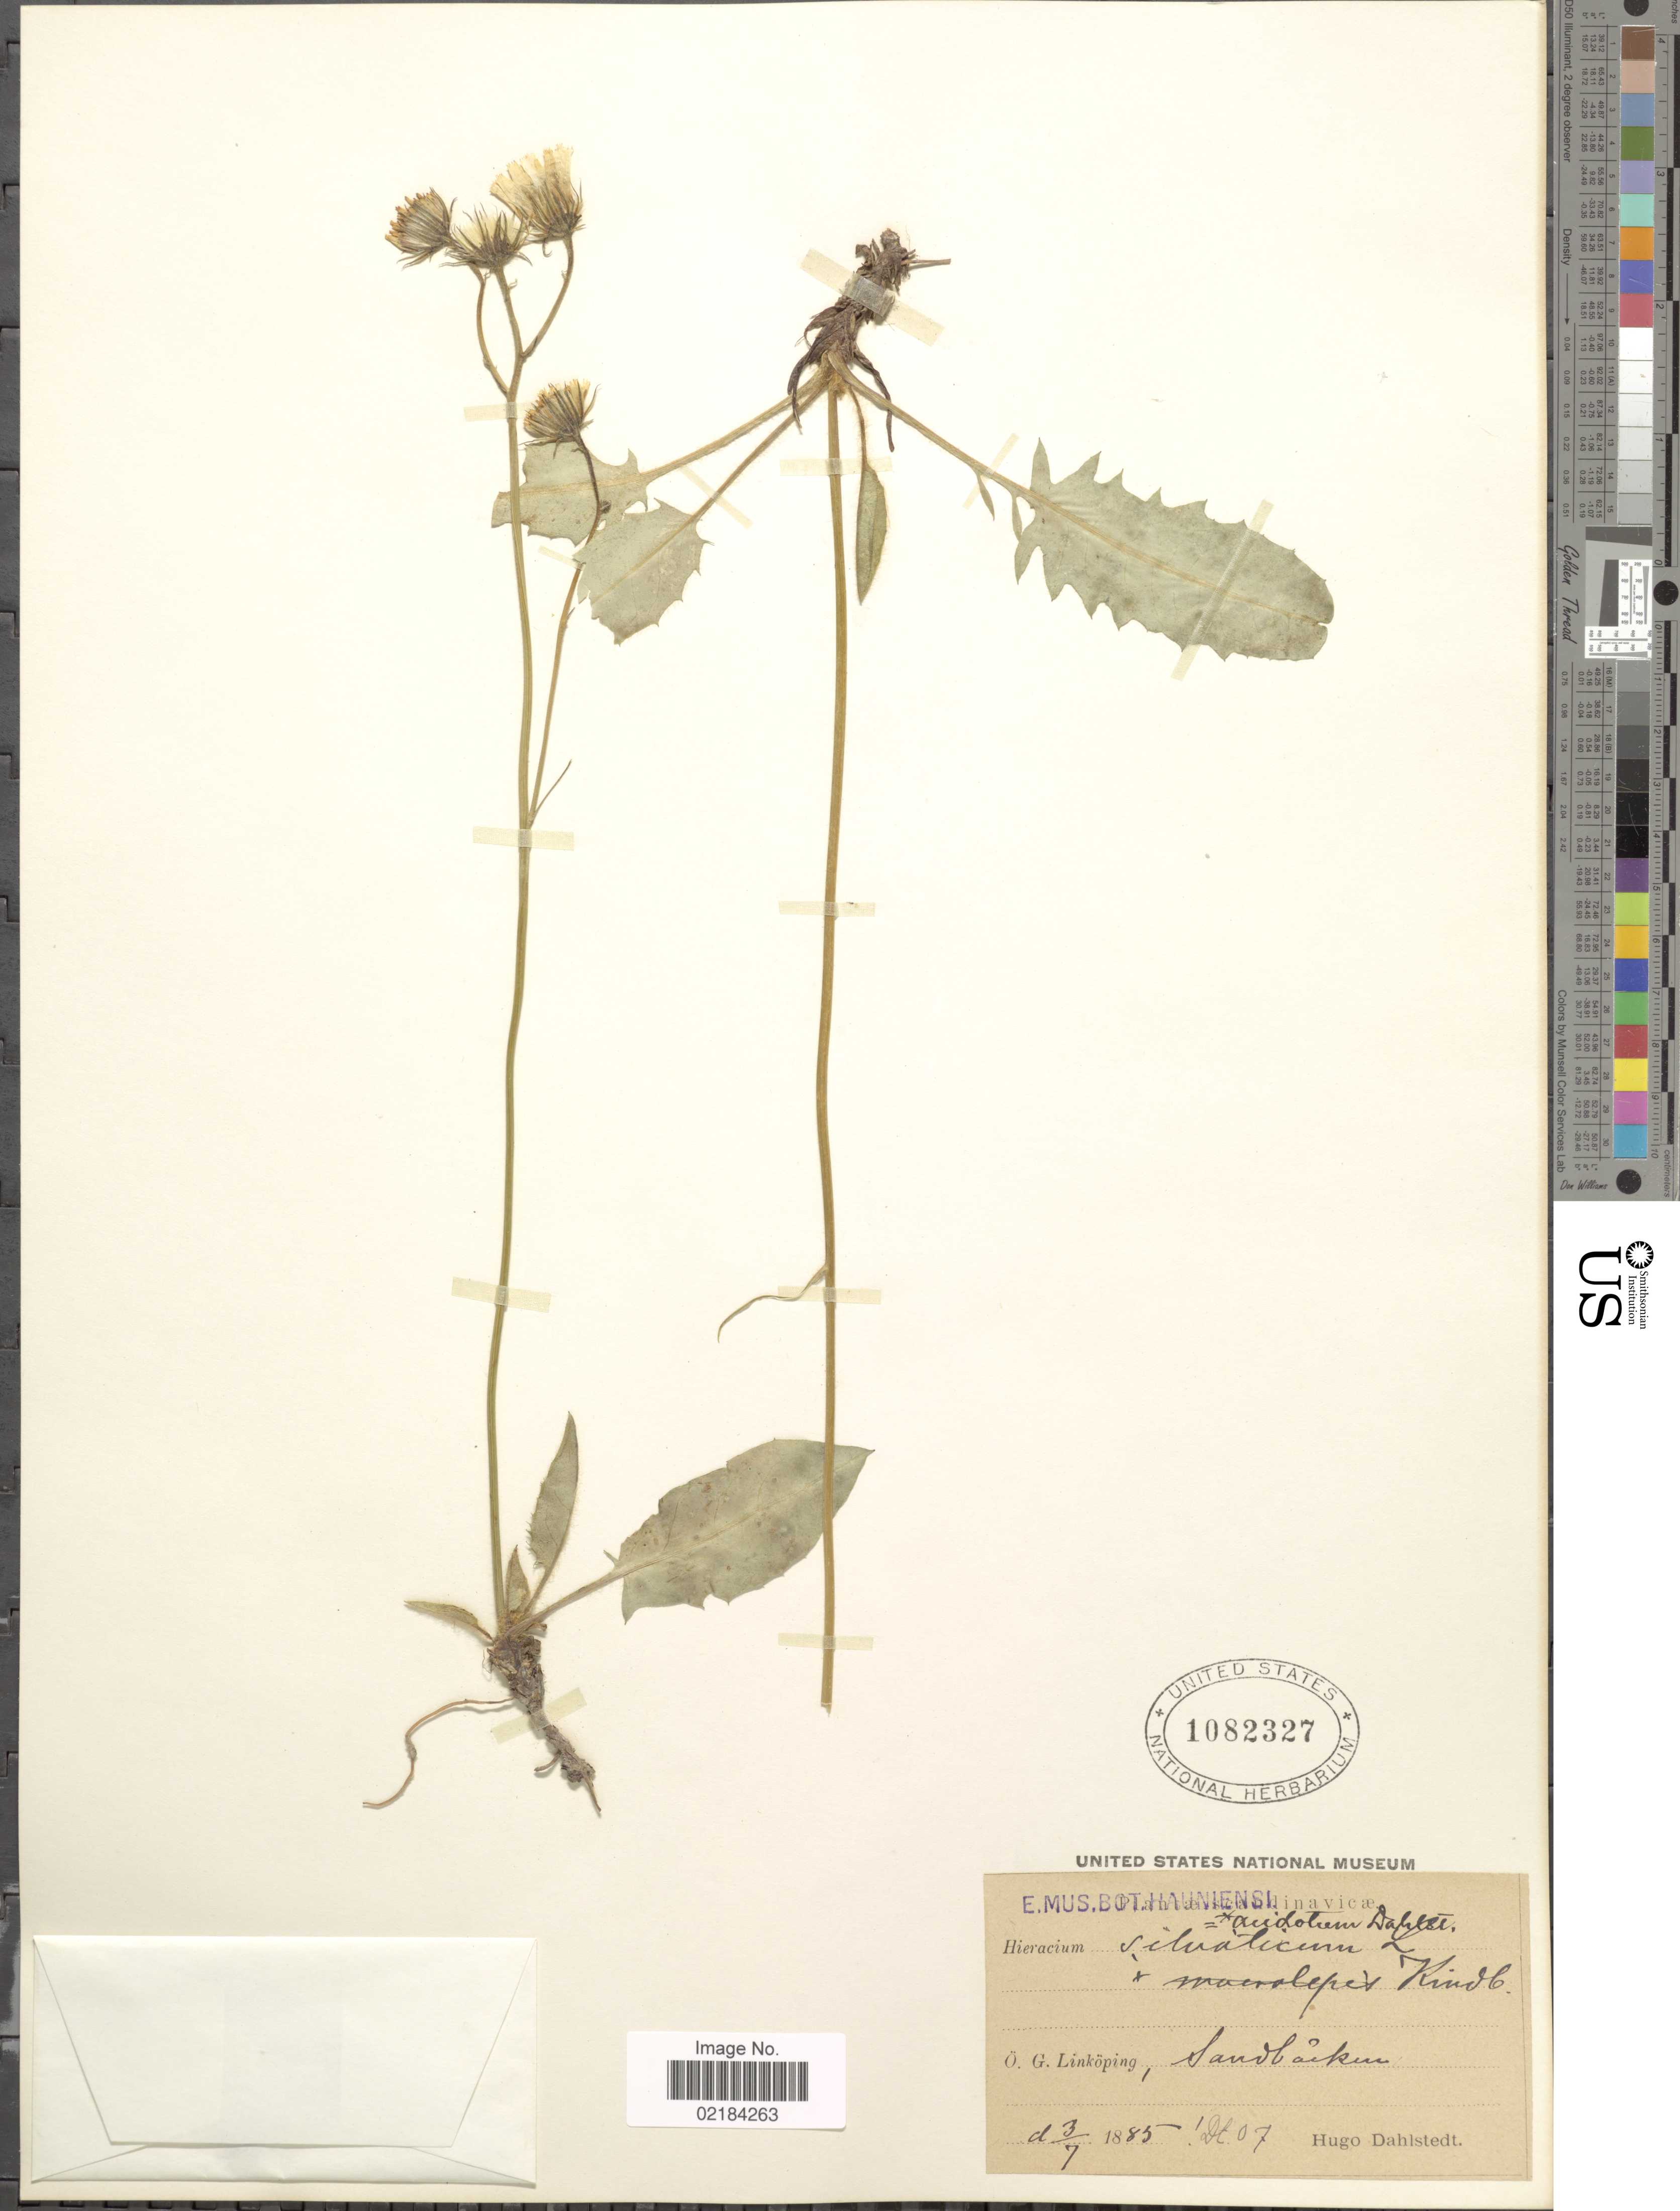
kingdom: Plantae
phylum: Tracheophyta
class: Magnoliopsida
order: Asterales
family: Asteraceae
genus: Hieracium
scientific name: Hieracium sylvaticum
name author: (L.) Gouan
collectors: H. G. Dahlstedt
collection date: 1885-07-03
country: Sweden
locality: Scandinavicae. O.G. Linkoping, Sandbäcken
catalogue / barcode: US 1082327